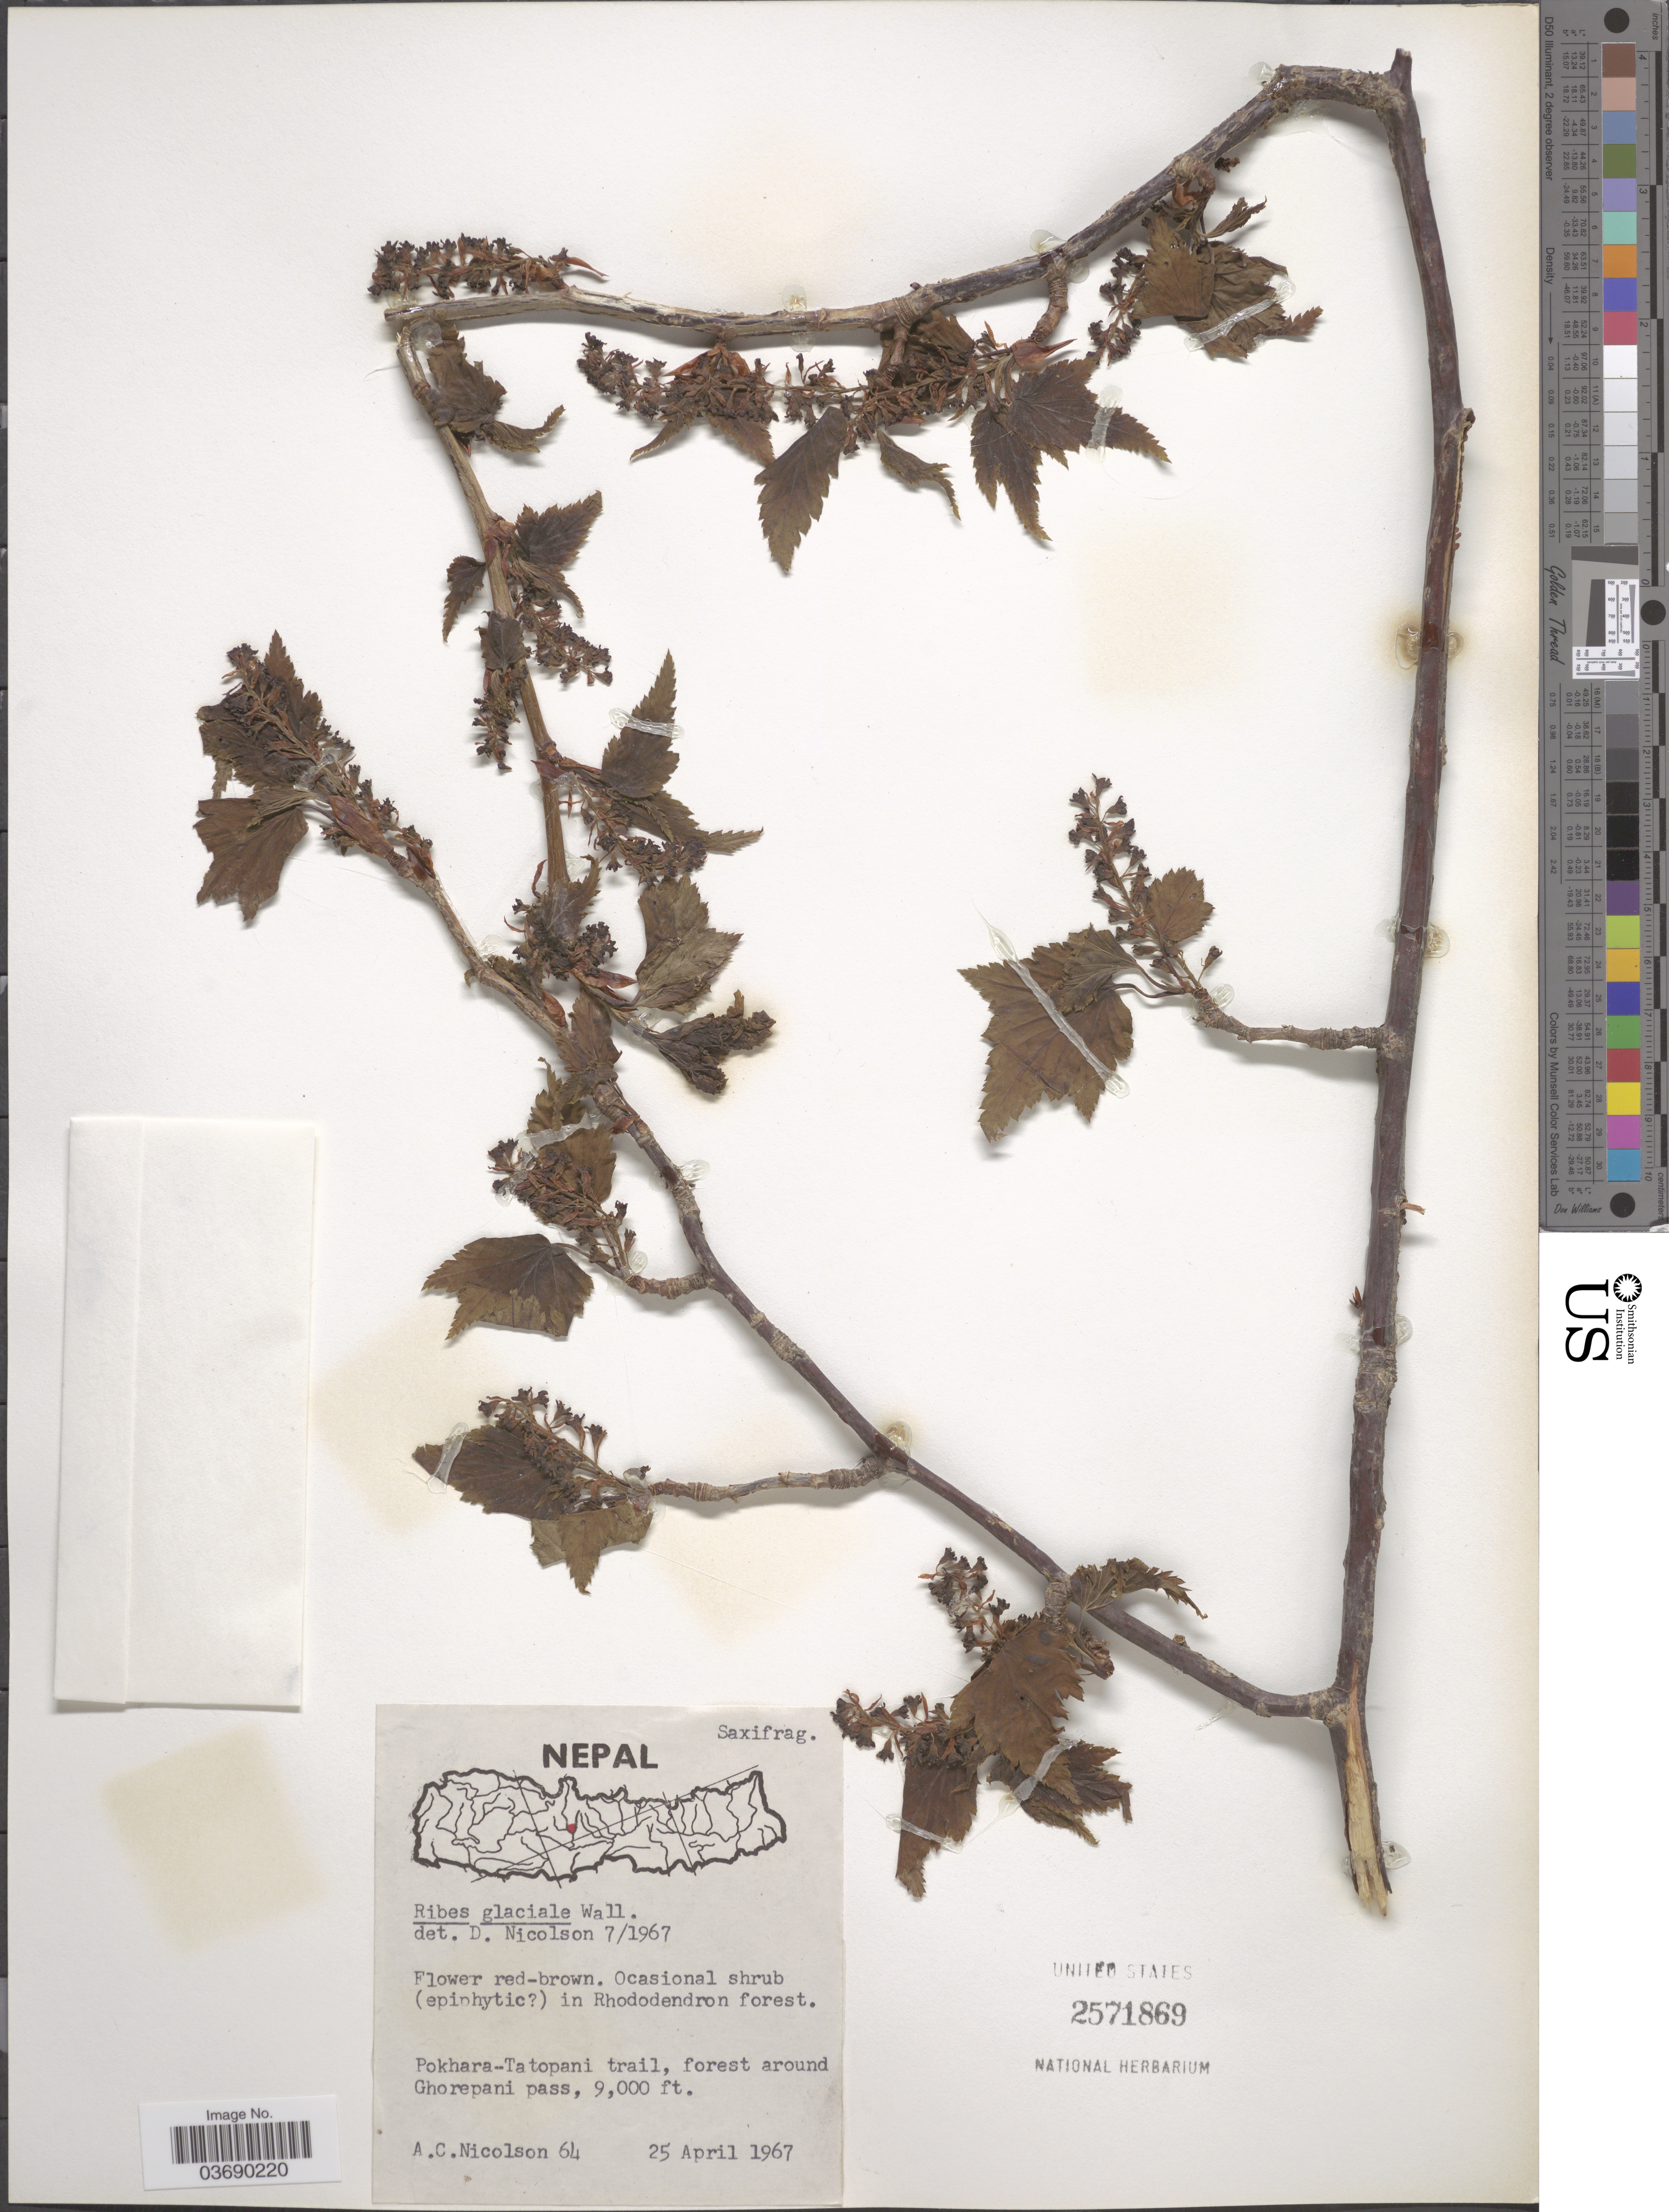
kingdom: Plantae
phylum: Tracheophyta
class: Magnoliopsida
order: Saxifragales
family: Grossulariaceae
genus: Ribes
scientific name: Ribes glaciale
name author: Wall.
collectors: A. C. Nicolson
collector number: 64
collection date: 1967-04-25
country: Nepal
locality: Pokhara-Tatopani trail, forest around Ghorepani pass.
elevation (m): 2743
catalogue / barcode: US 2571869